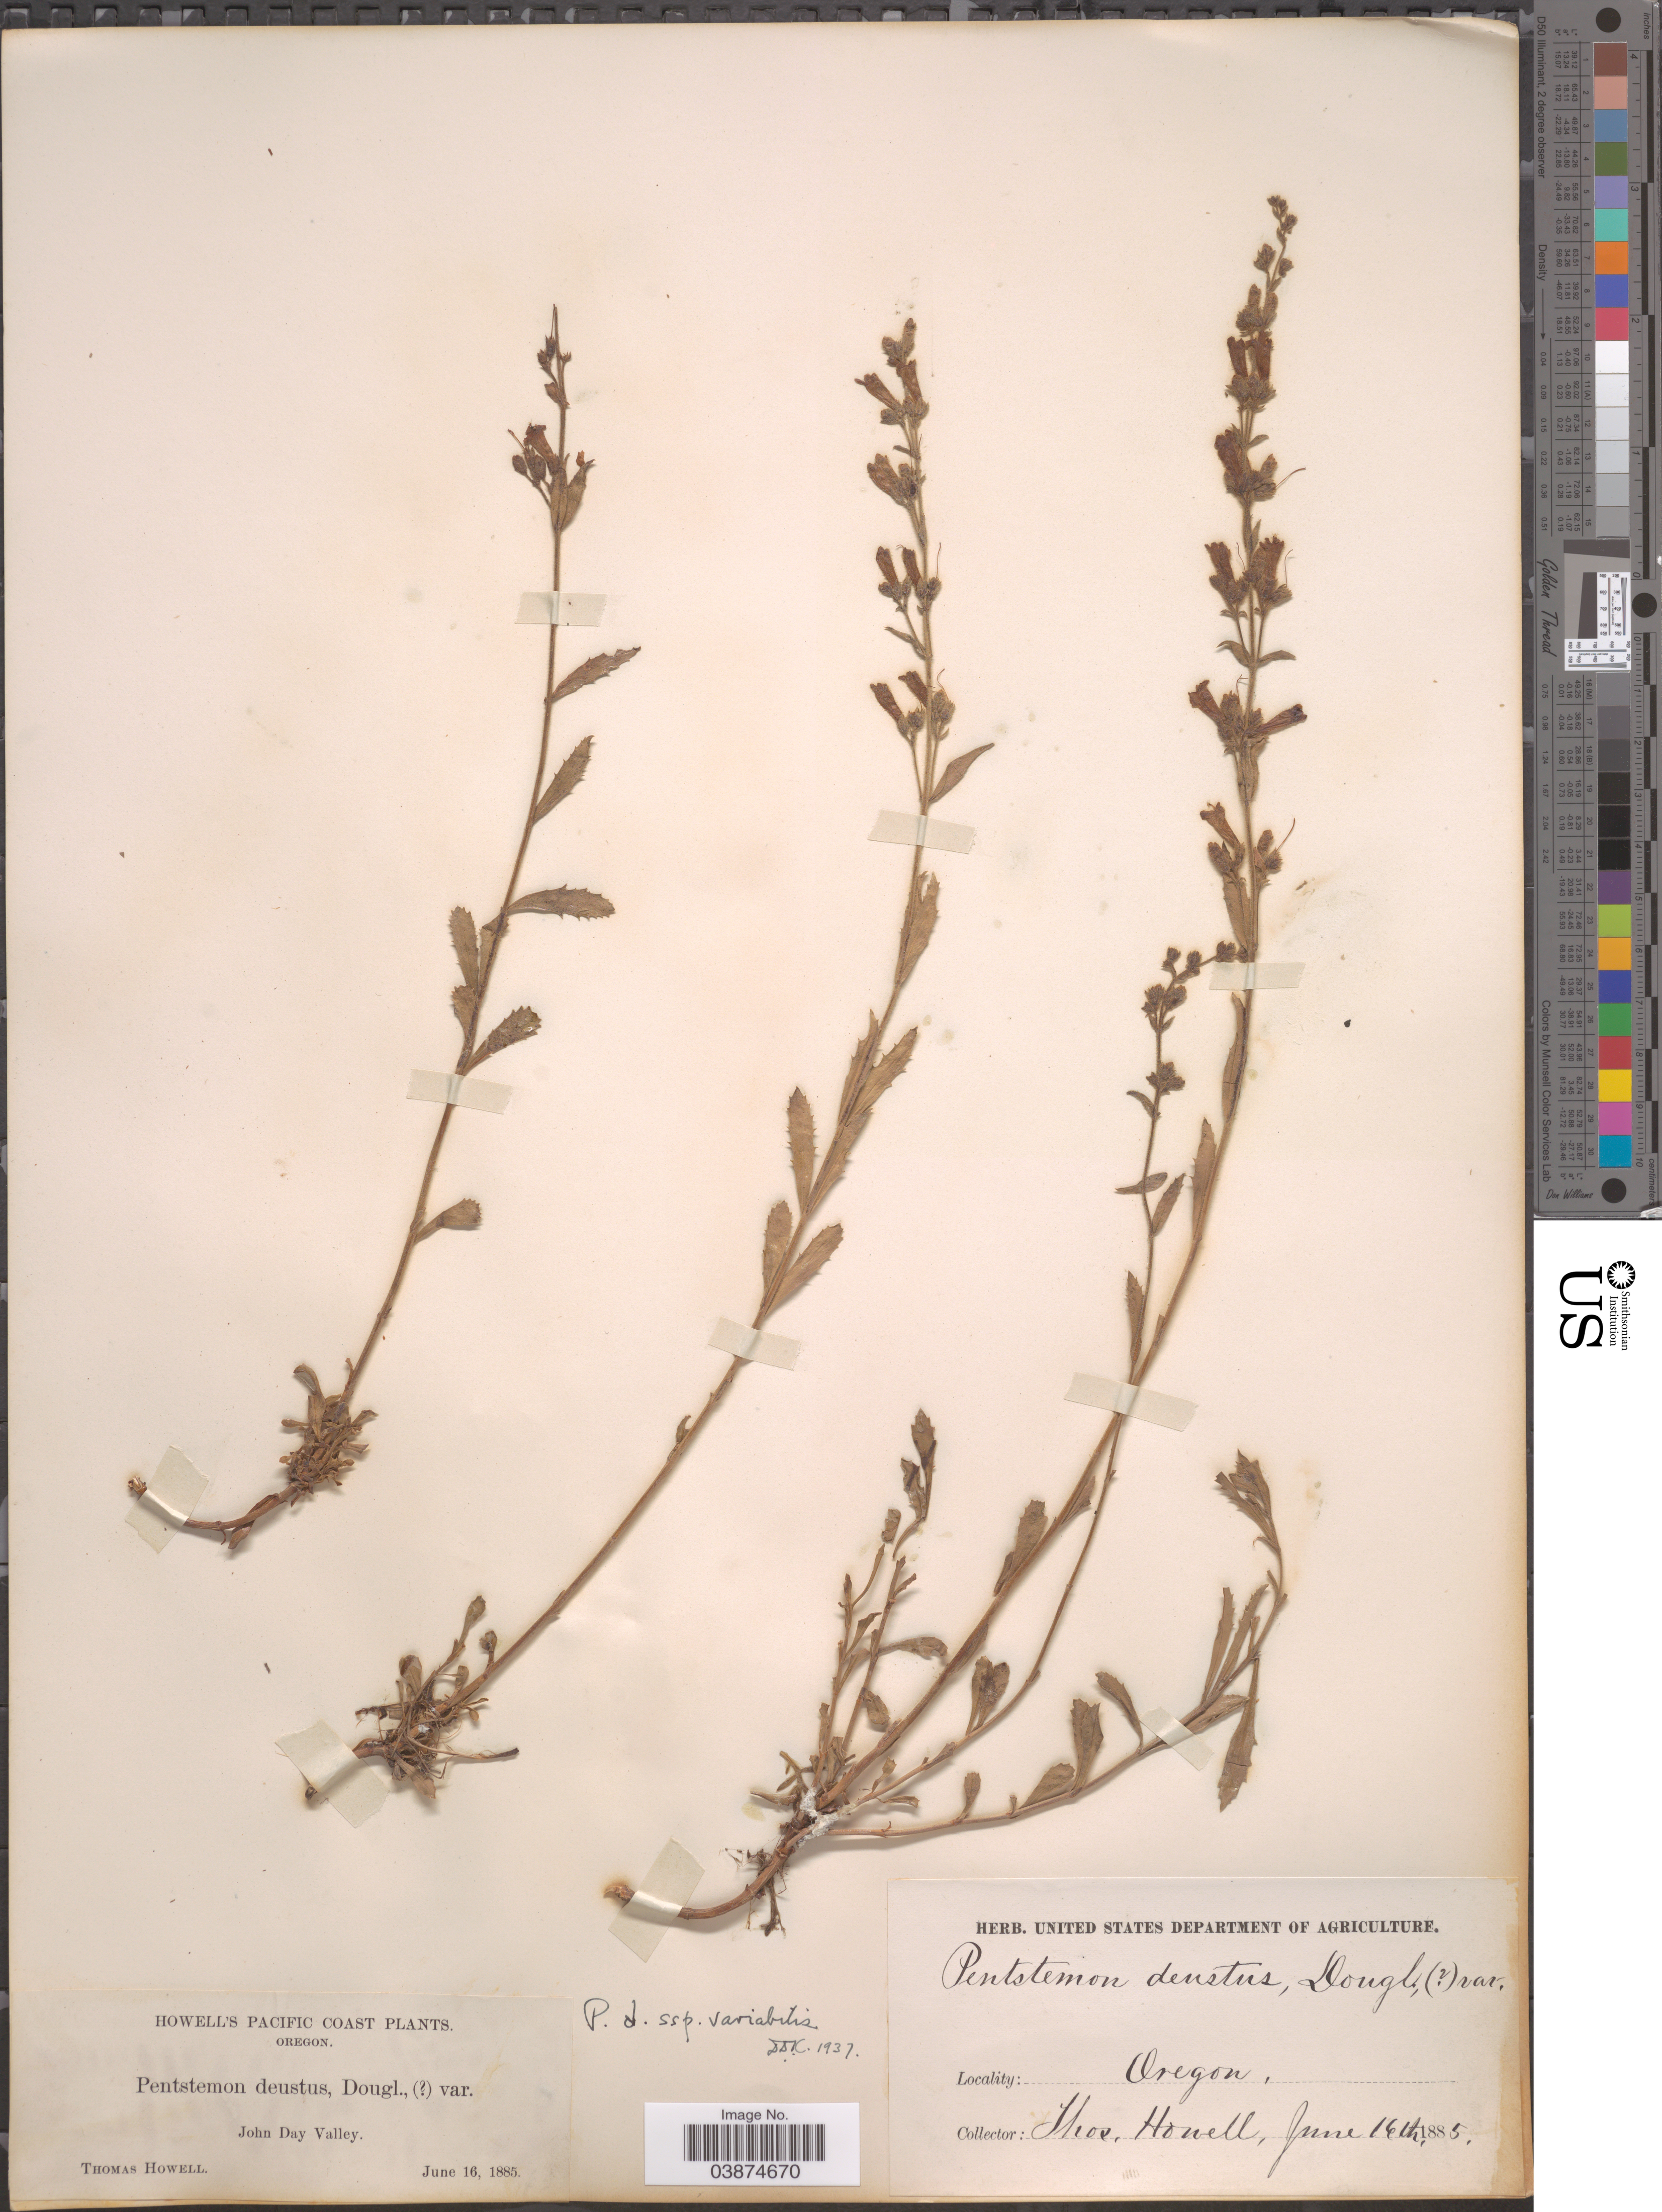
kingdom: Plantae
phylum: Tracheophyta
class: Magnoliopsida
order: Lamiales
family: Plantaginaceae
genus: Penstemon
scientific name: Penstemon deustus subsp. variabilis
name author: (Suksd.) Pennell & D.D. Keck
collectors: T. Howell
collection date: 1885-06-16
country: United States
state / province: Oregon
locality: Pacific Coast. John Day Valley.